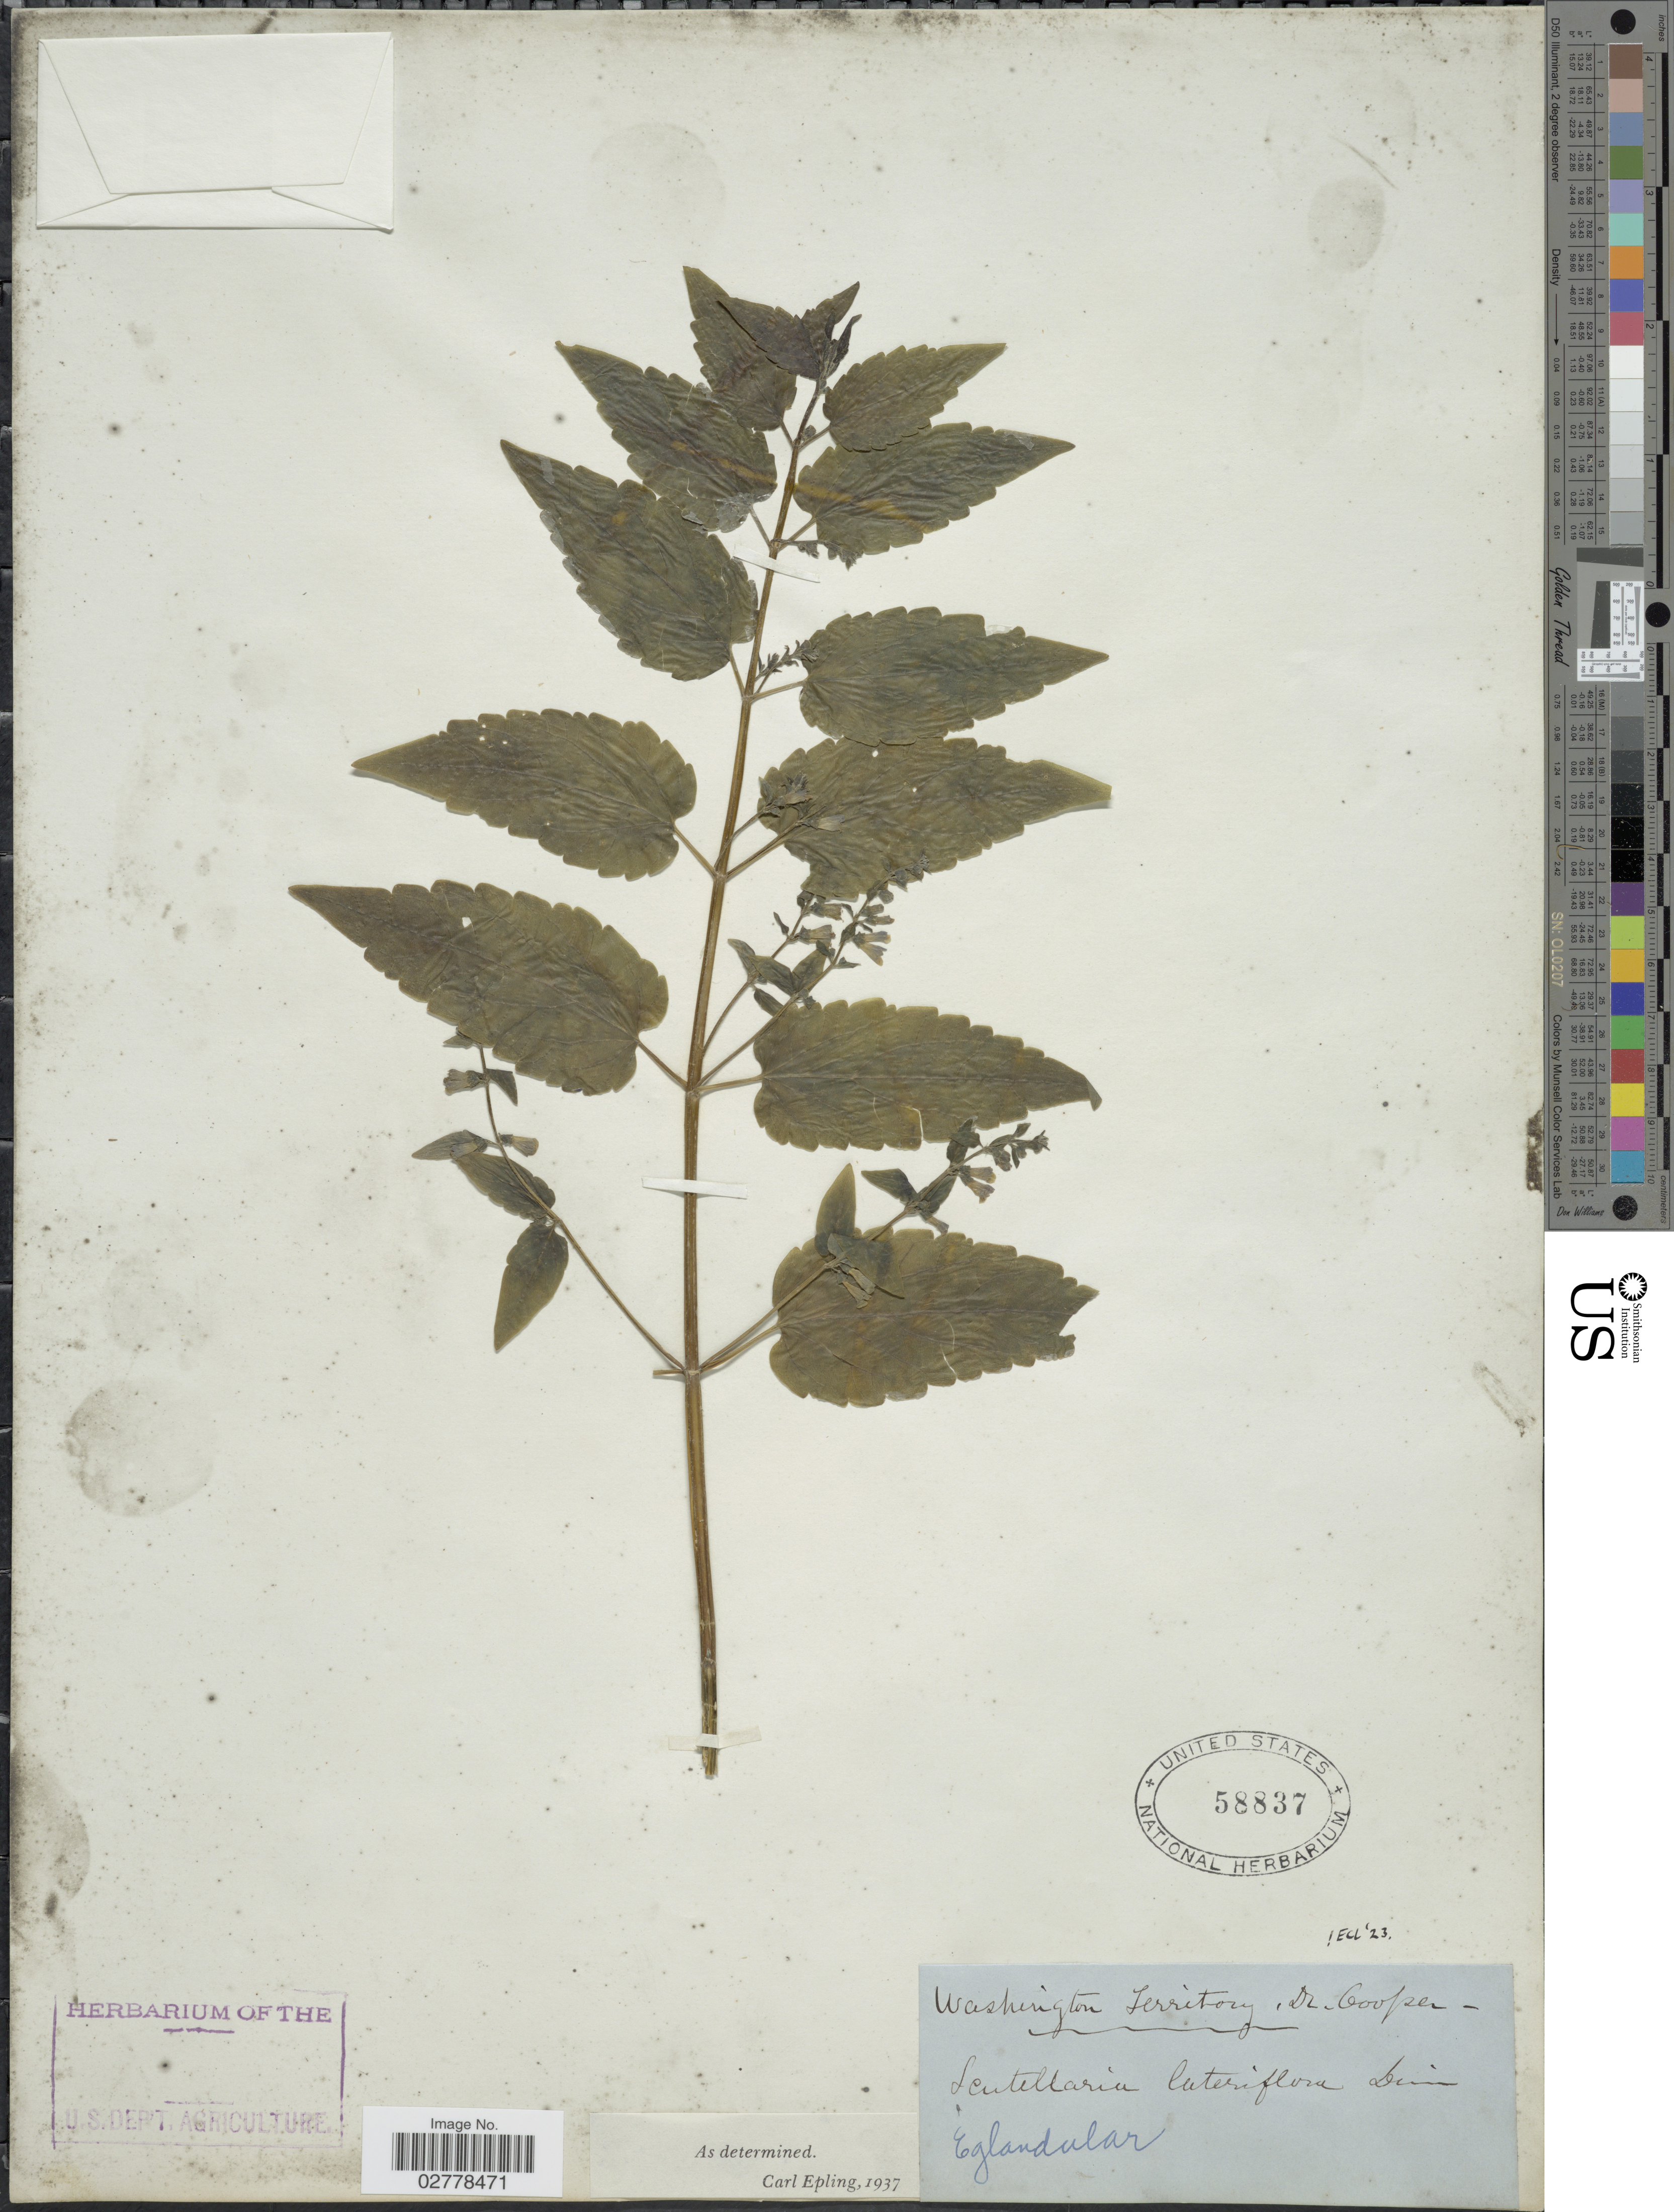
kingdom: Plantae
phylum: Tracheophyta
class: Magnoliopsida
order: Lamiales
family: Lamiaceae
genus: Scutellaria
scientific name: Scutellaria lateriflora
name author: L.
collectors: -- Cooper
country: United States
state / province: Washington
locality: Washington Territory.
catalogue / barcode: US 58837